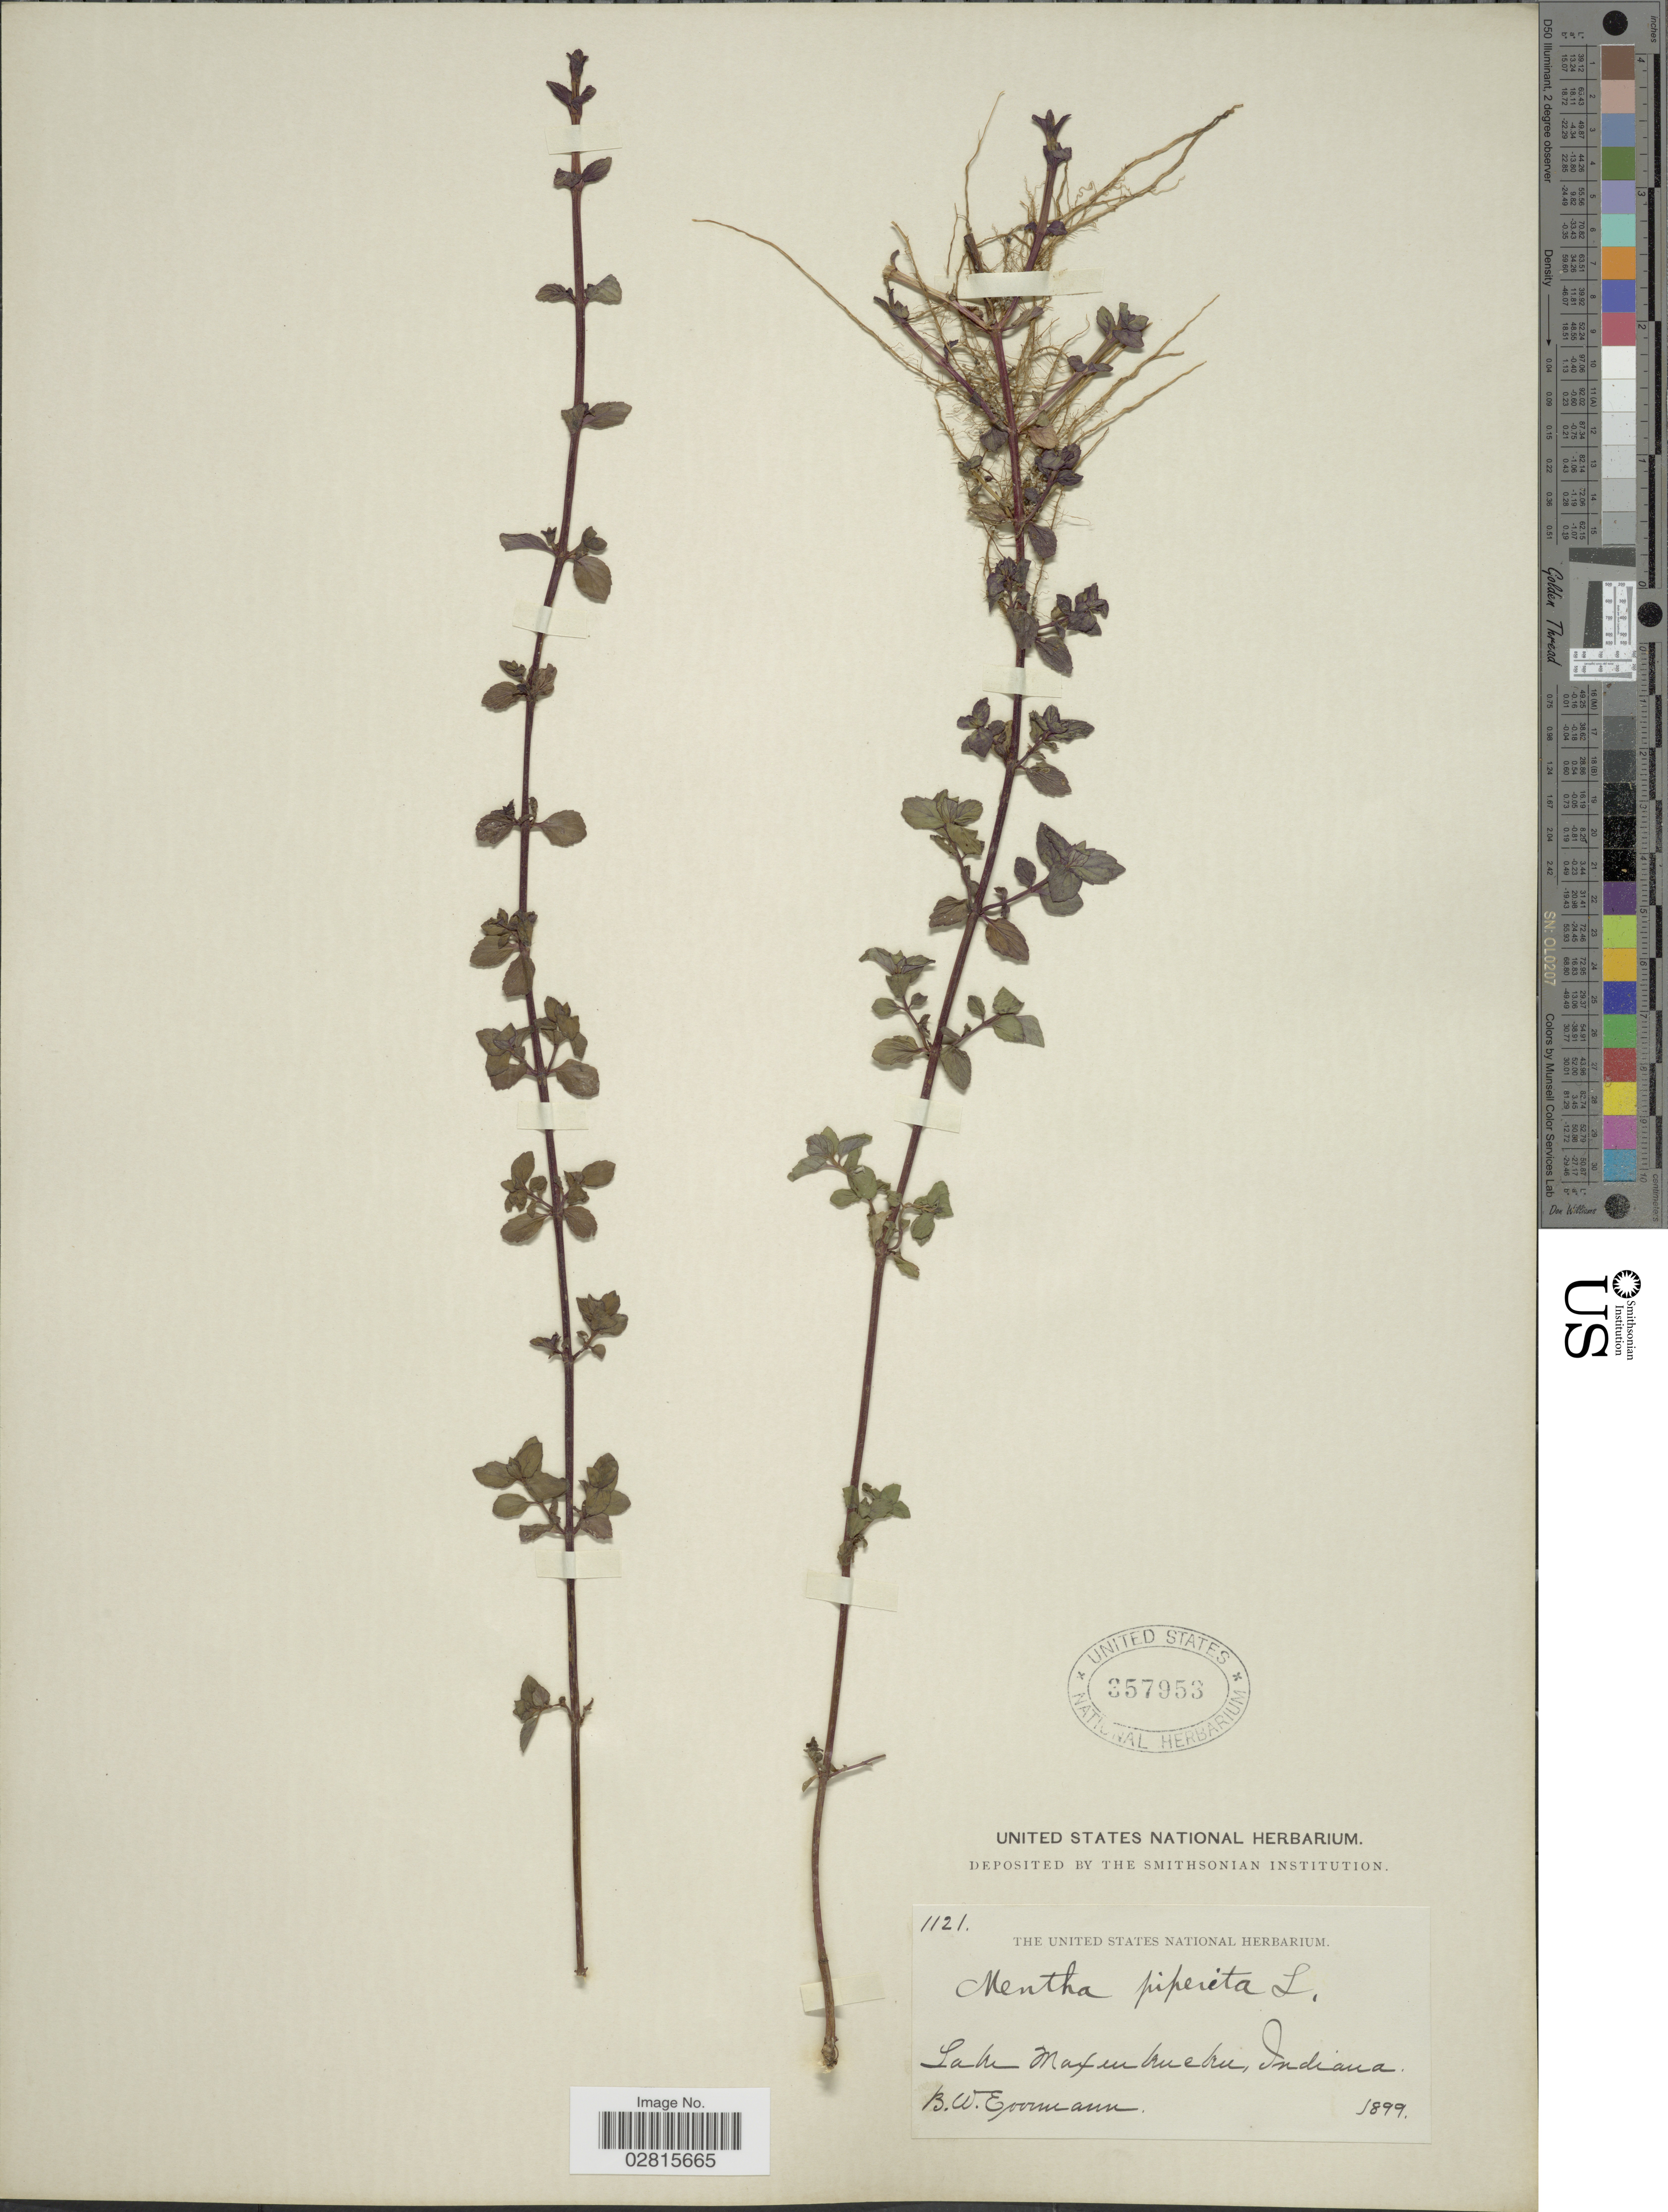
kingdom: Plantae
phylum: Tracheophyta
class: Magnoliopsida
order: Lamiales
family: Lamiaceae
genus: Mentha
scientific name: Mentha x piperita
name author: L.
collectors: B. W. Evermann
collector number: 1121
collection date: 1899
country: United States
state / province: Indiana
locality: Lake Maxinkuckee.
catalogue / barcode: US 357953